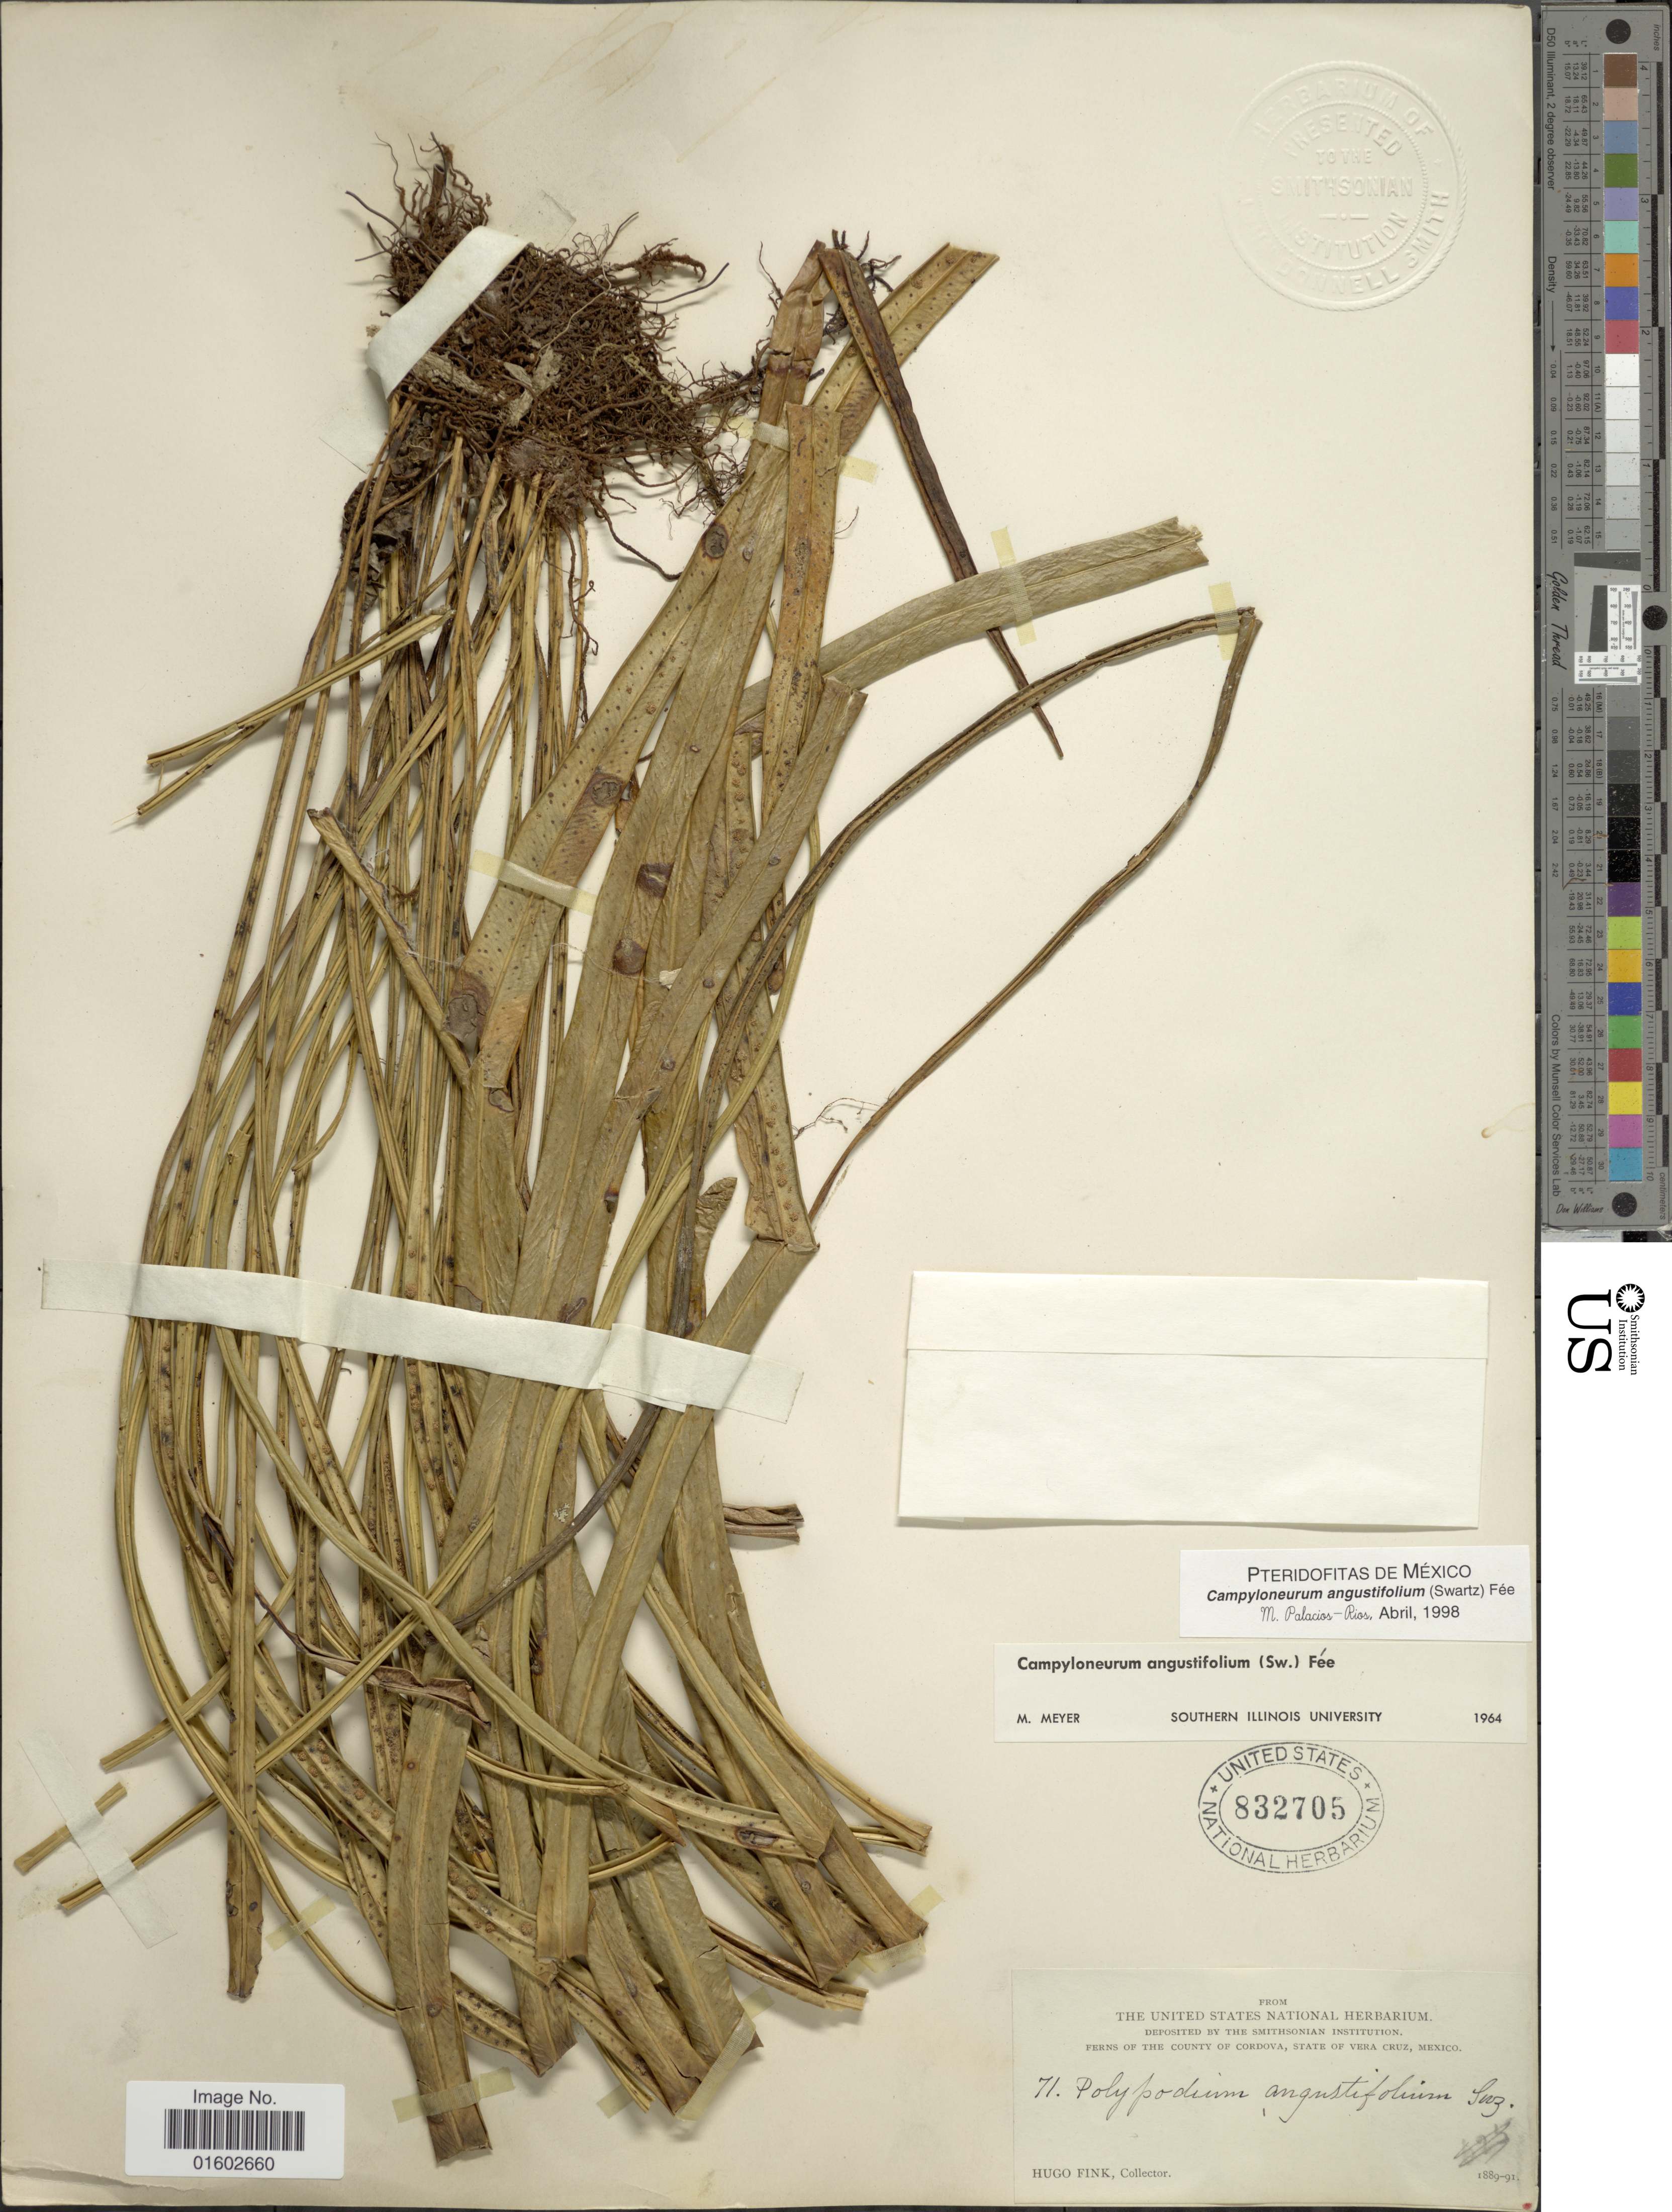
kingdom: Plantae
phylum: Tracheophyta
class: Polypodiopsida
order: Polypodiales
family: Polypodiaceae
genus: Campyloneurum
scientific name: Campyloneurum angustifolium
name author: (Sw.) Fée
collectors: H. Fink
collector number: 71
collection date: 1889/1891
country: Mexico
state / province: Veracruz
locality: The county of Cordova, State of Vera Cruz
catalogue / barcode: US 832705